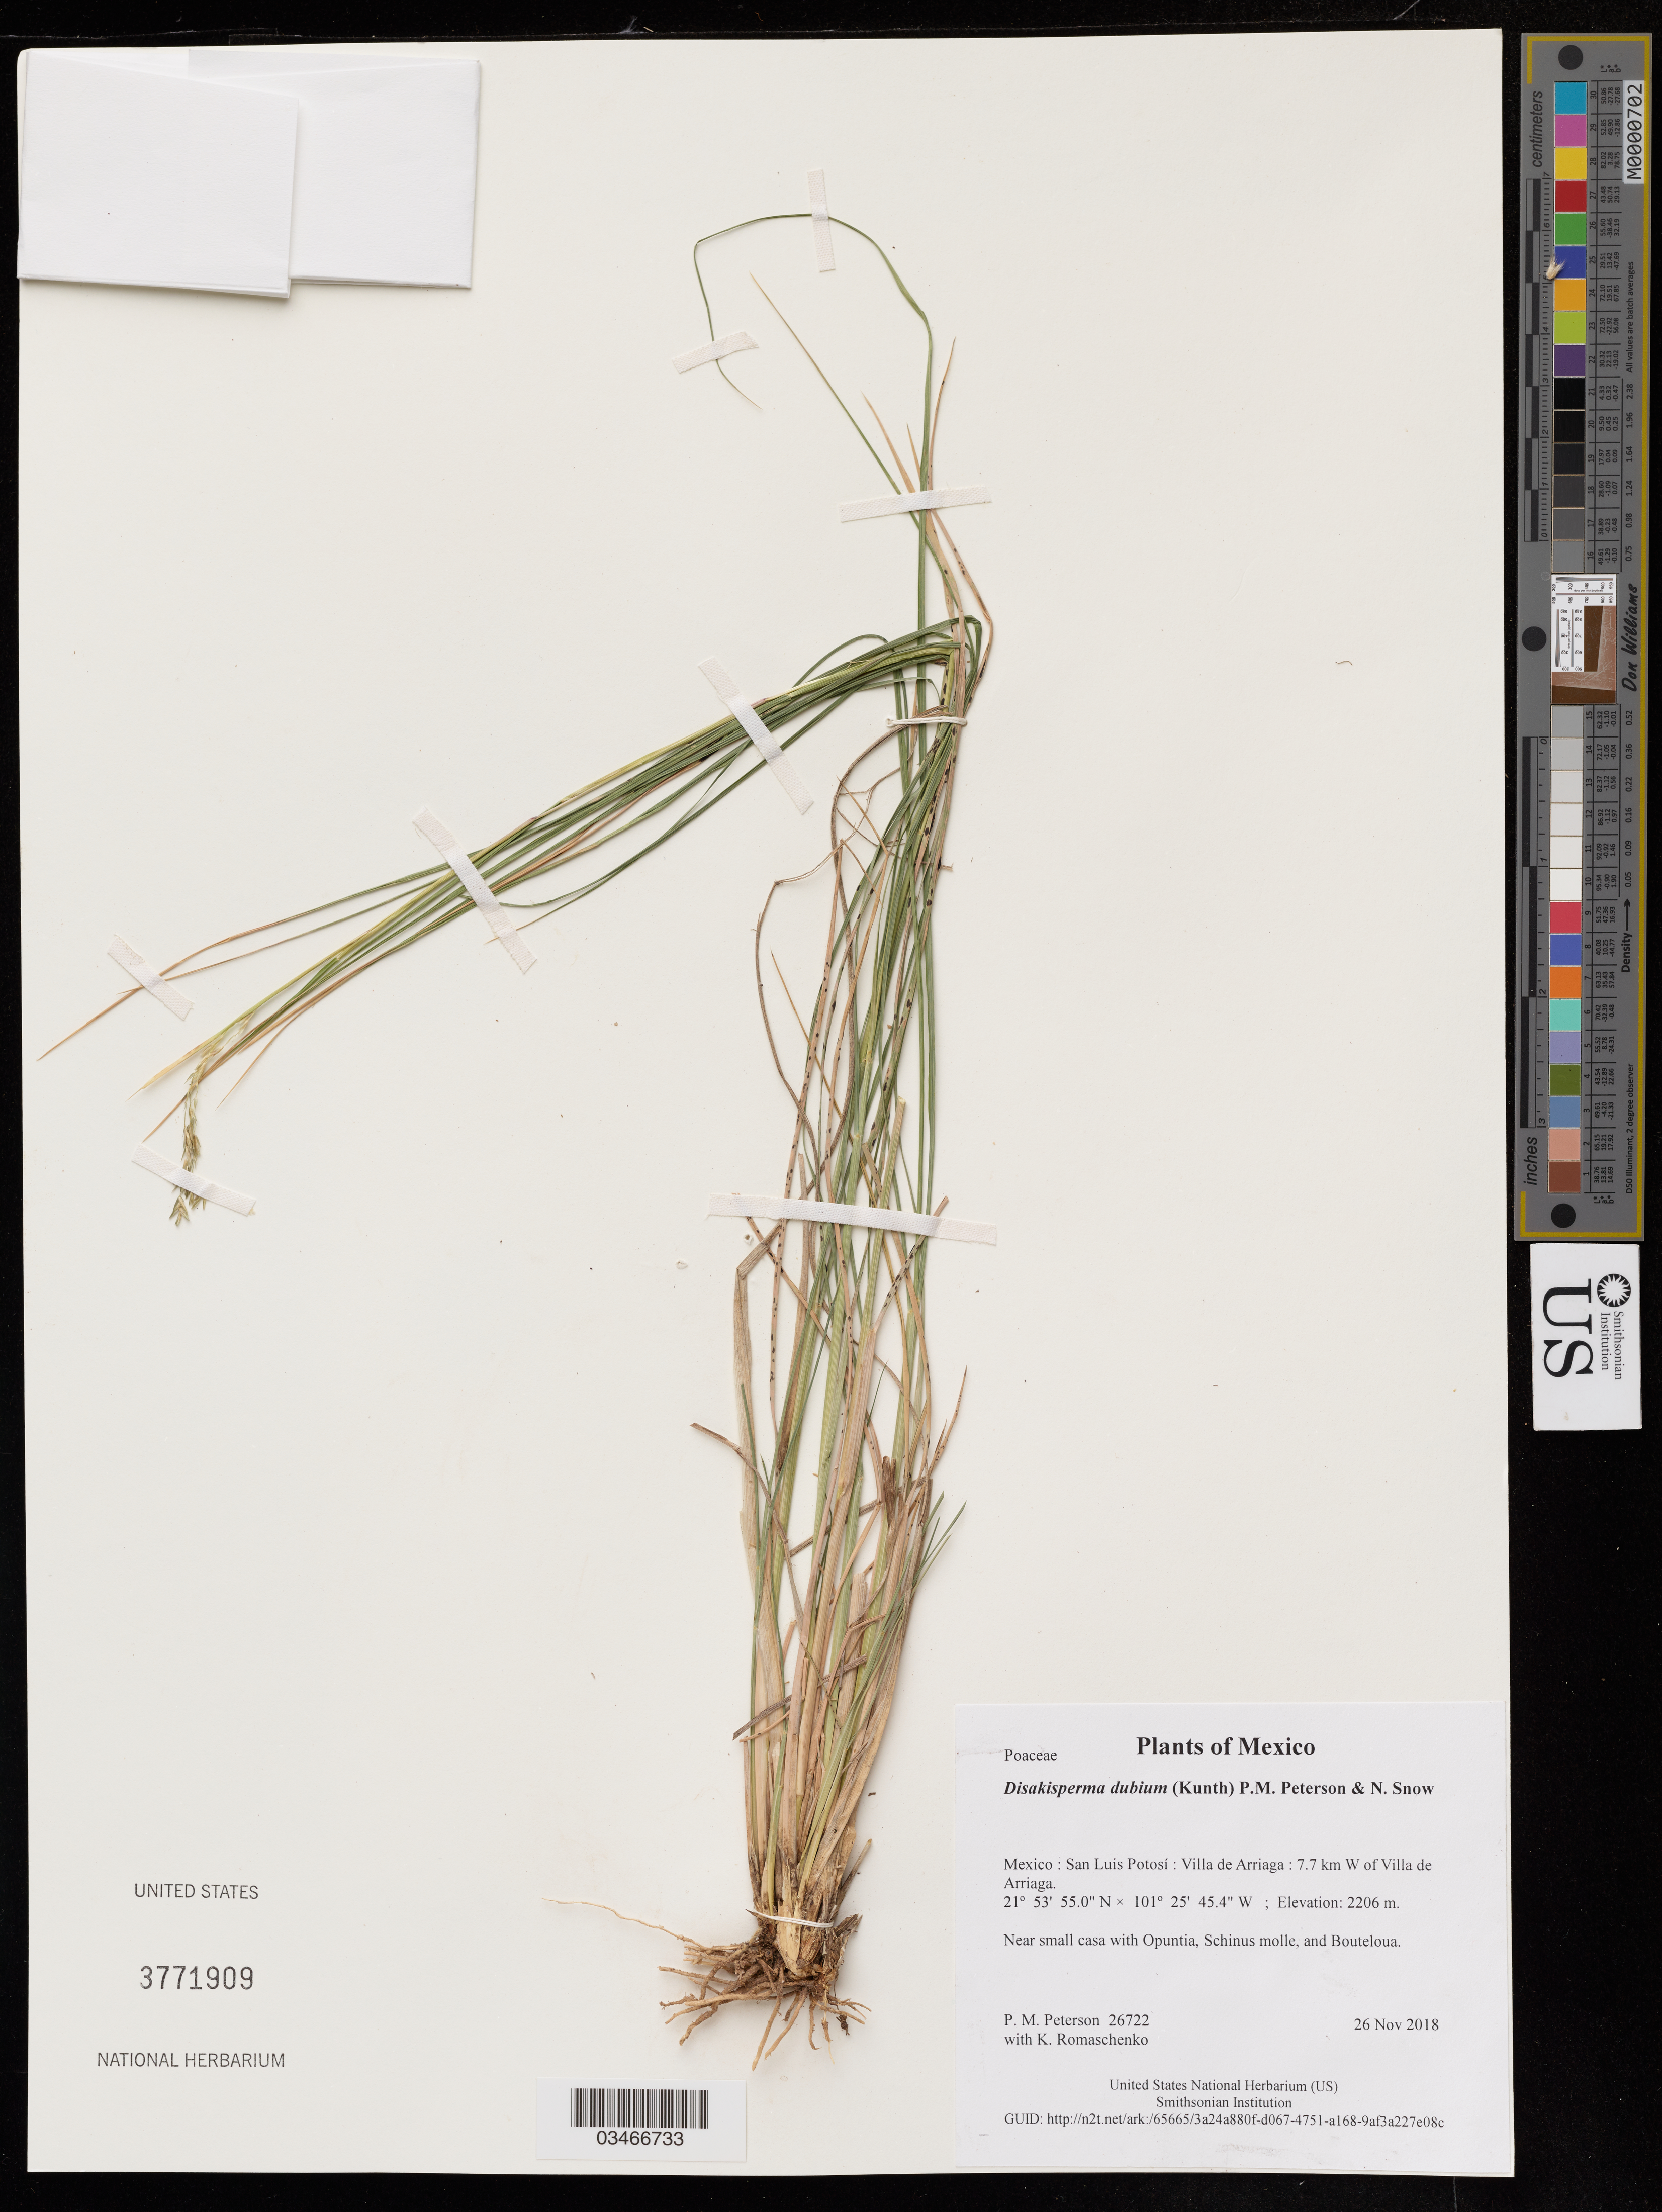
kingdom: Plantae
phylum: Tracheophyta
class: Liliopsida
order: Poales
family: Poaceae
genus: Disakisperma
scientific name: Disakisperma dubium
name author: (Kunth) P.M. Peterson & N. Snow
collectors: P. M. Peterson & K. Romaschenko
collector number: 26722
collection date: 2018-11-26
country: Mexico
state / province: San Luis Potosí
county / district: Villa de Arriaga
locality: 7.7 km W of Villa de Arriaga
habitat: Near small casa with Opuntia, Schinus molle, and Bouteloua.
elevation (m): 2206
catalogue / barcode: US 3771909